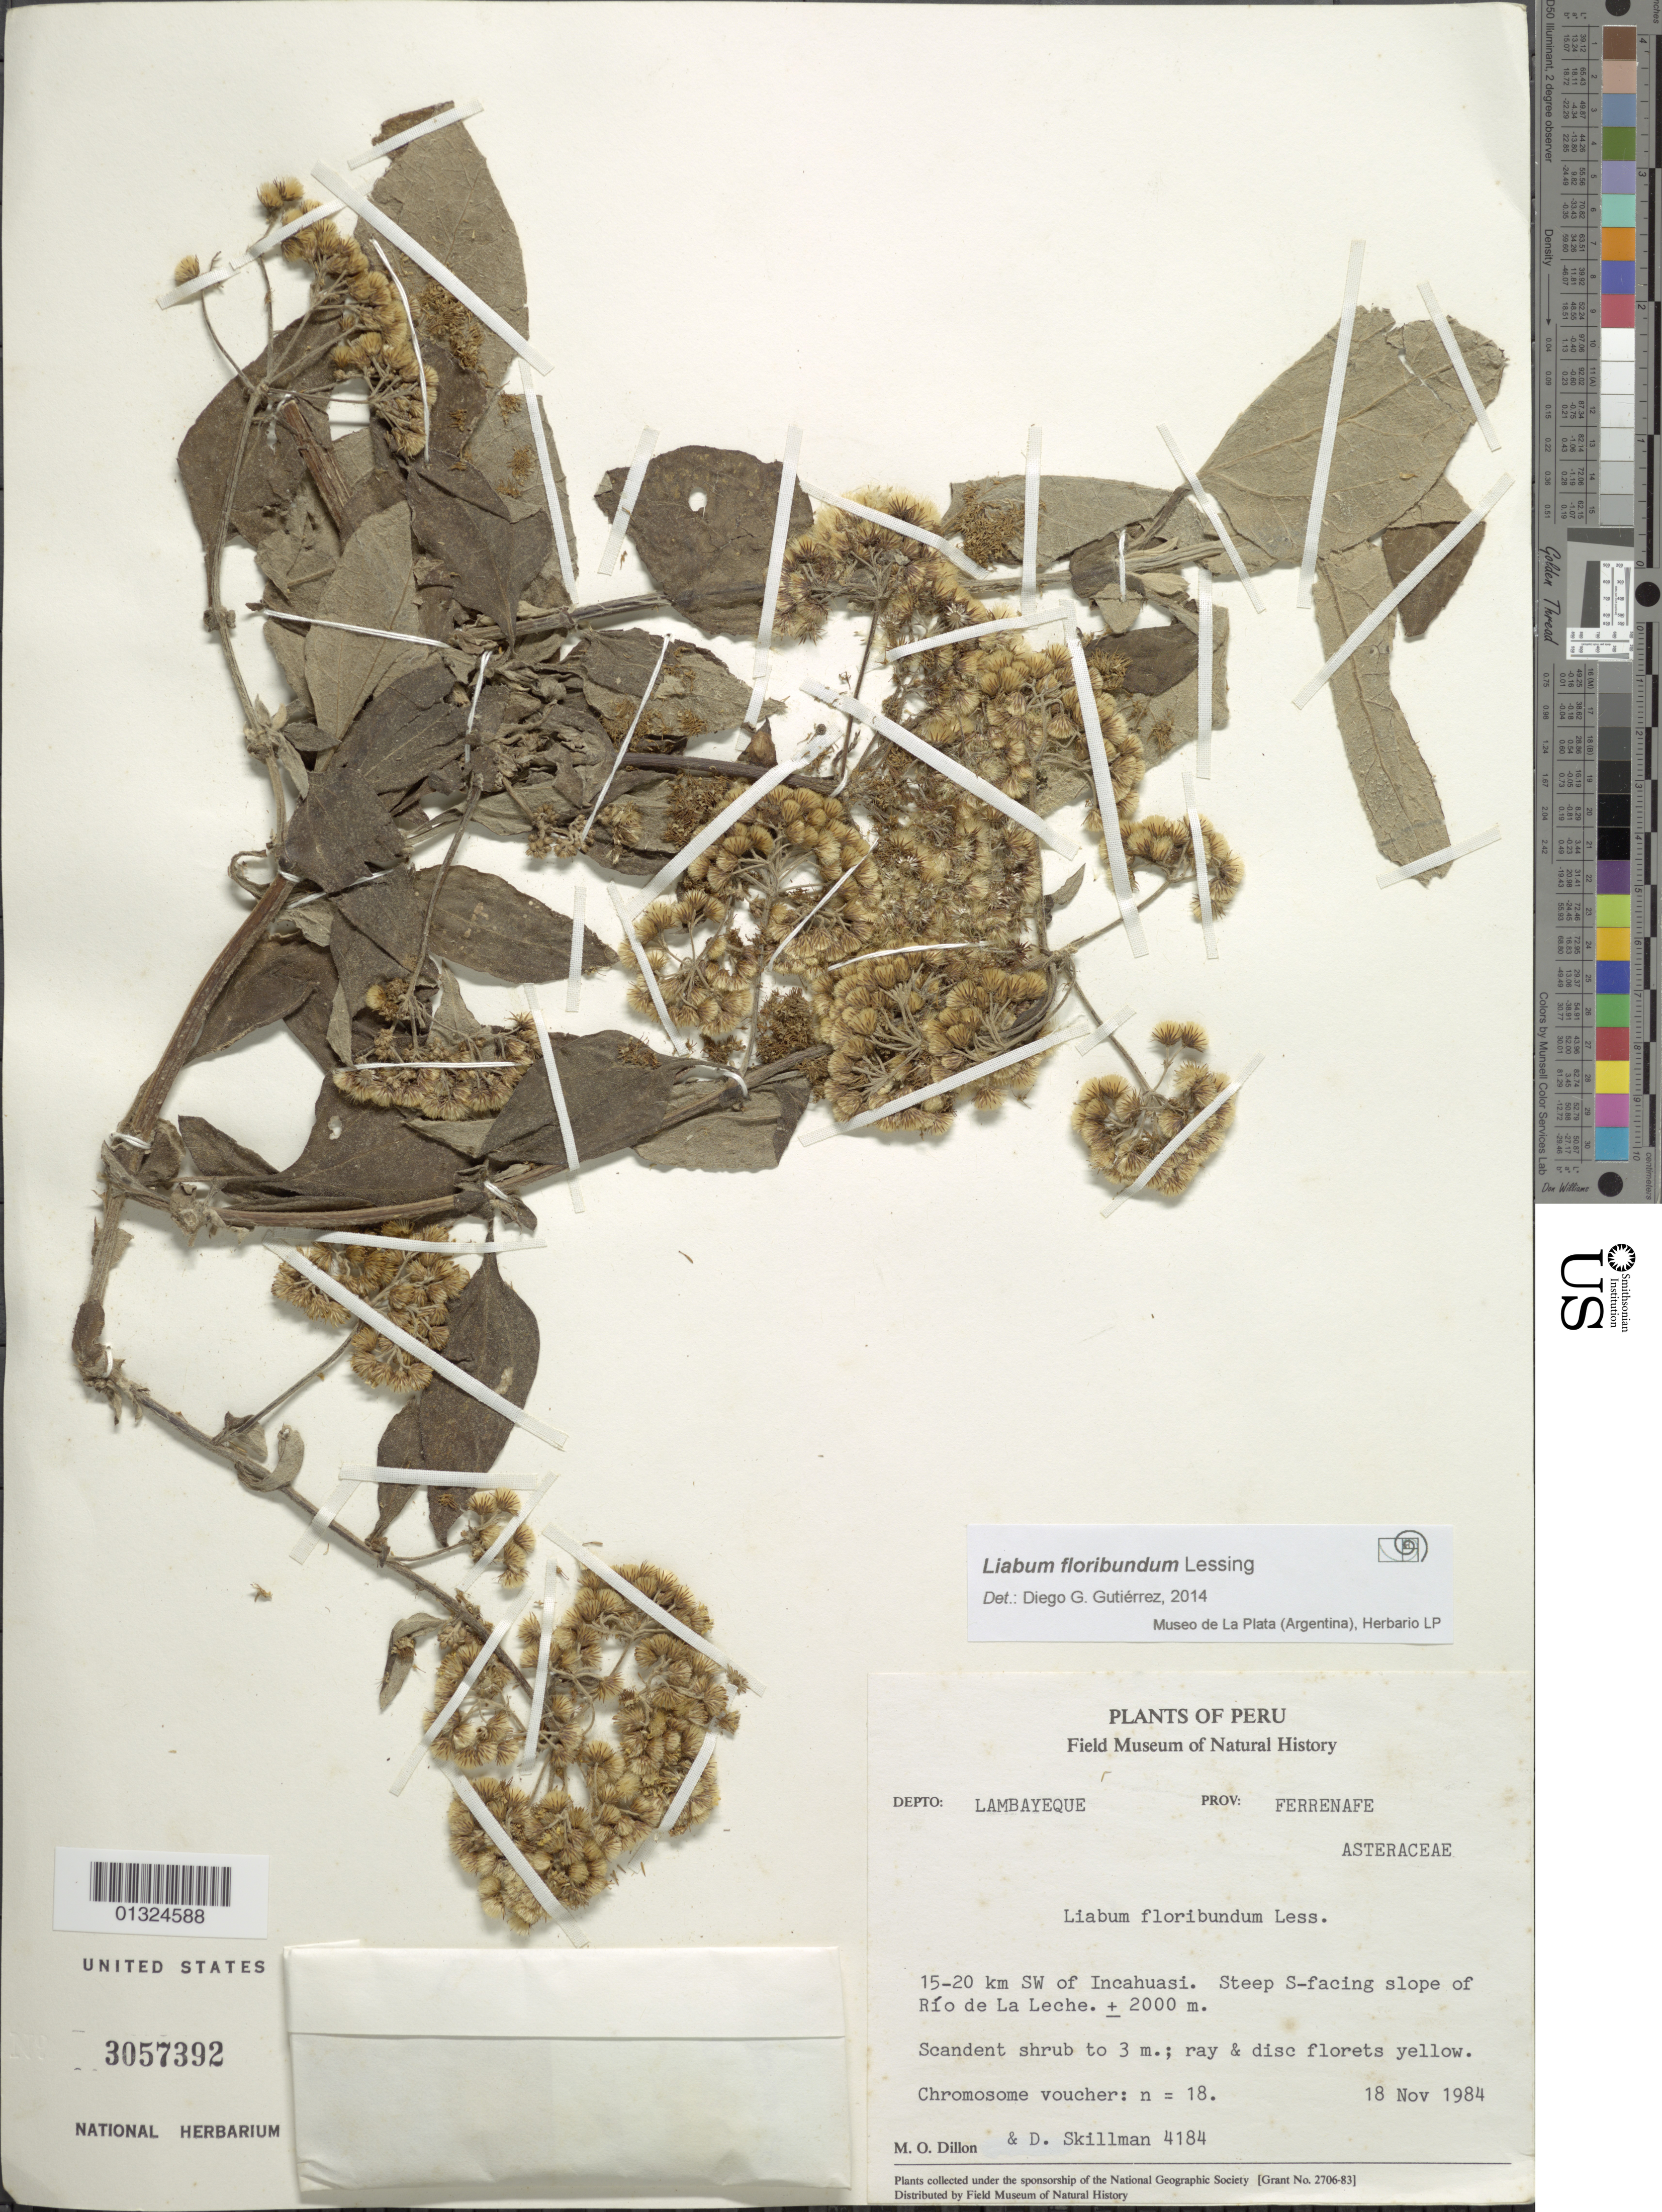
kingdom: Plantae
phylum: Tracheophyta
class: Magnoliopsida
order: Asterales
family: Asteraceae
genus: Liabum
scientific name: Liabum floribundum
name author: Less.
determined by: Gutierrez, D. G.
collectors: M. O. Dillon & D. Skillman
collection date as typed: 18 November 1984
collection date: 1984-11-18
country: Peru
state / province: Lambayeque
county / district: Ferreñafe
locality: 15-20 km SW of Incahuasi. Steep S-facing slope of Rio de La Leche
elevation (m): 2000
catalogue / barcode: US 3057392